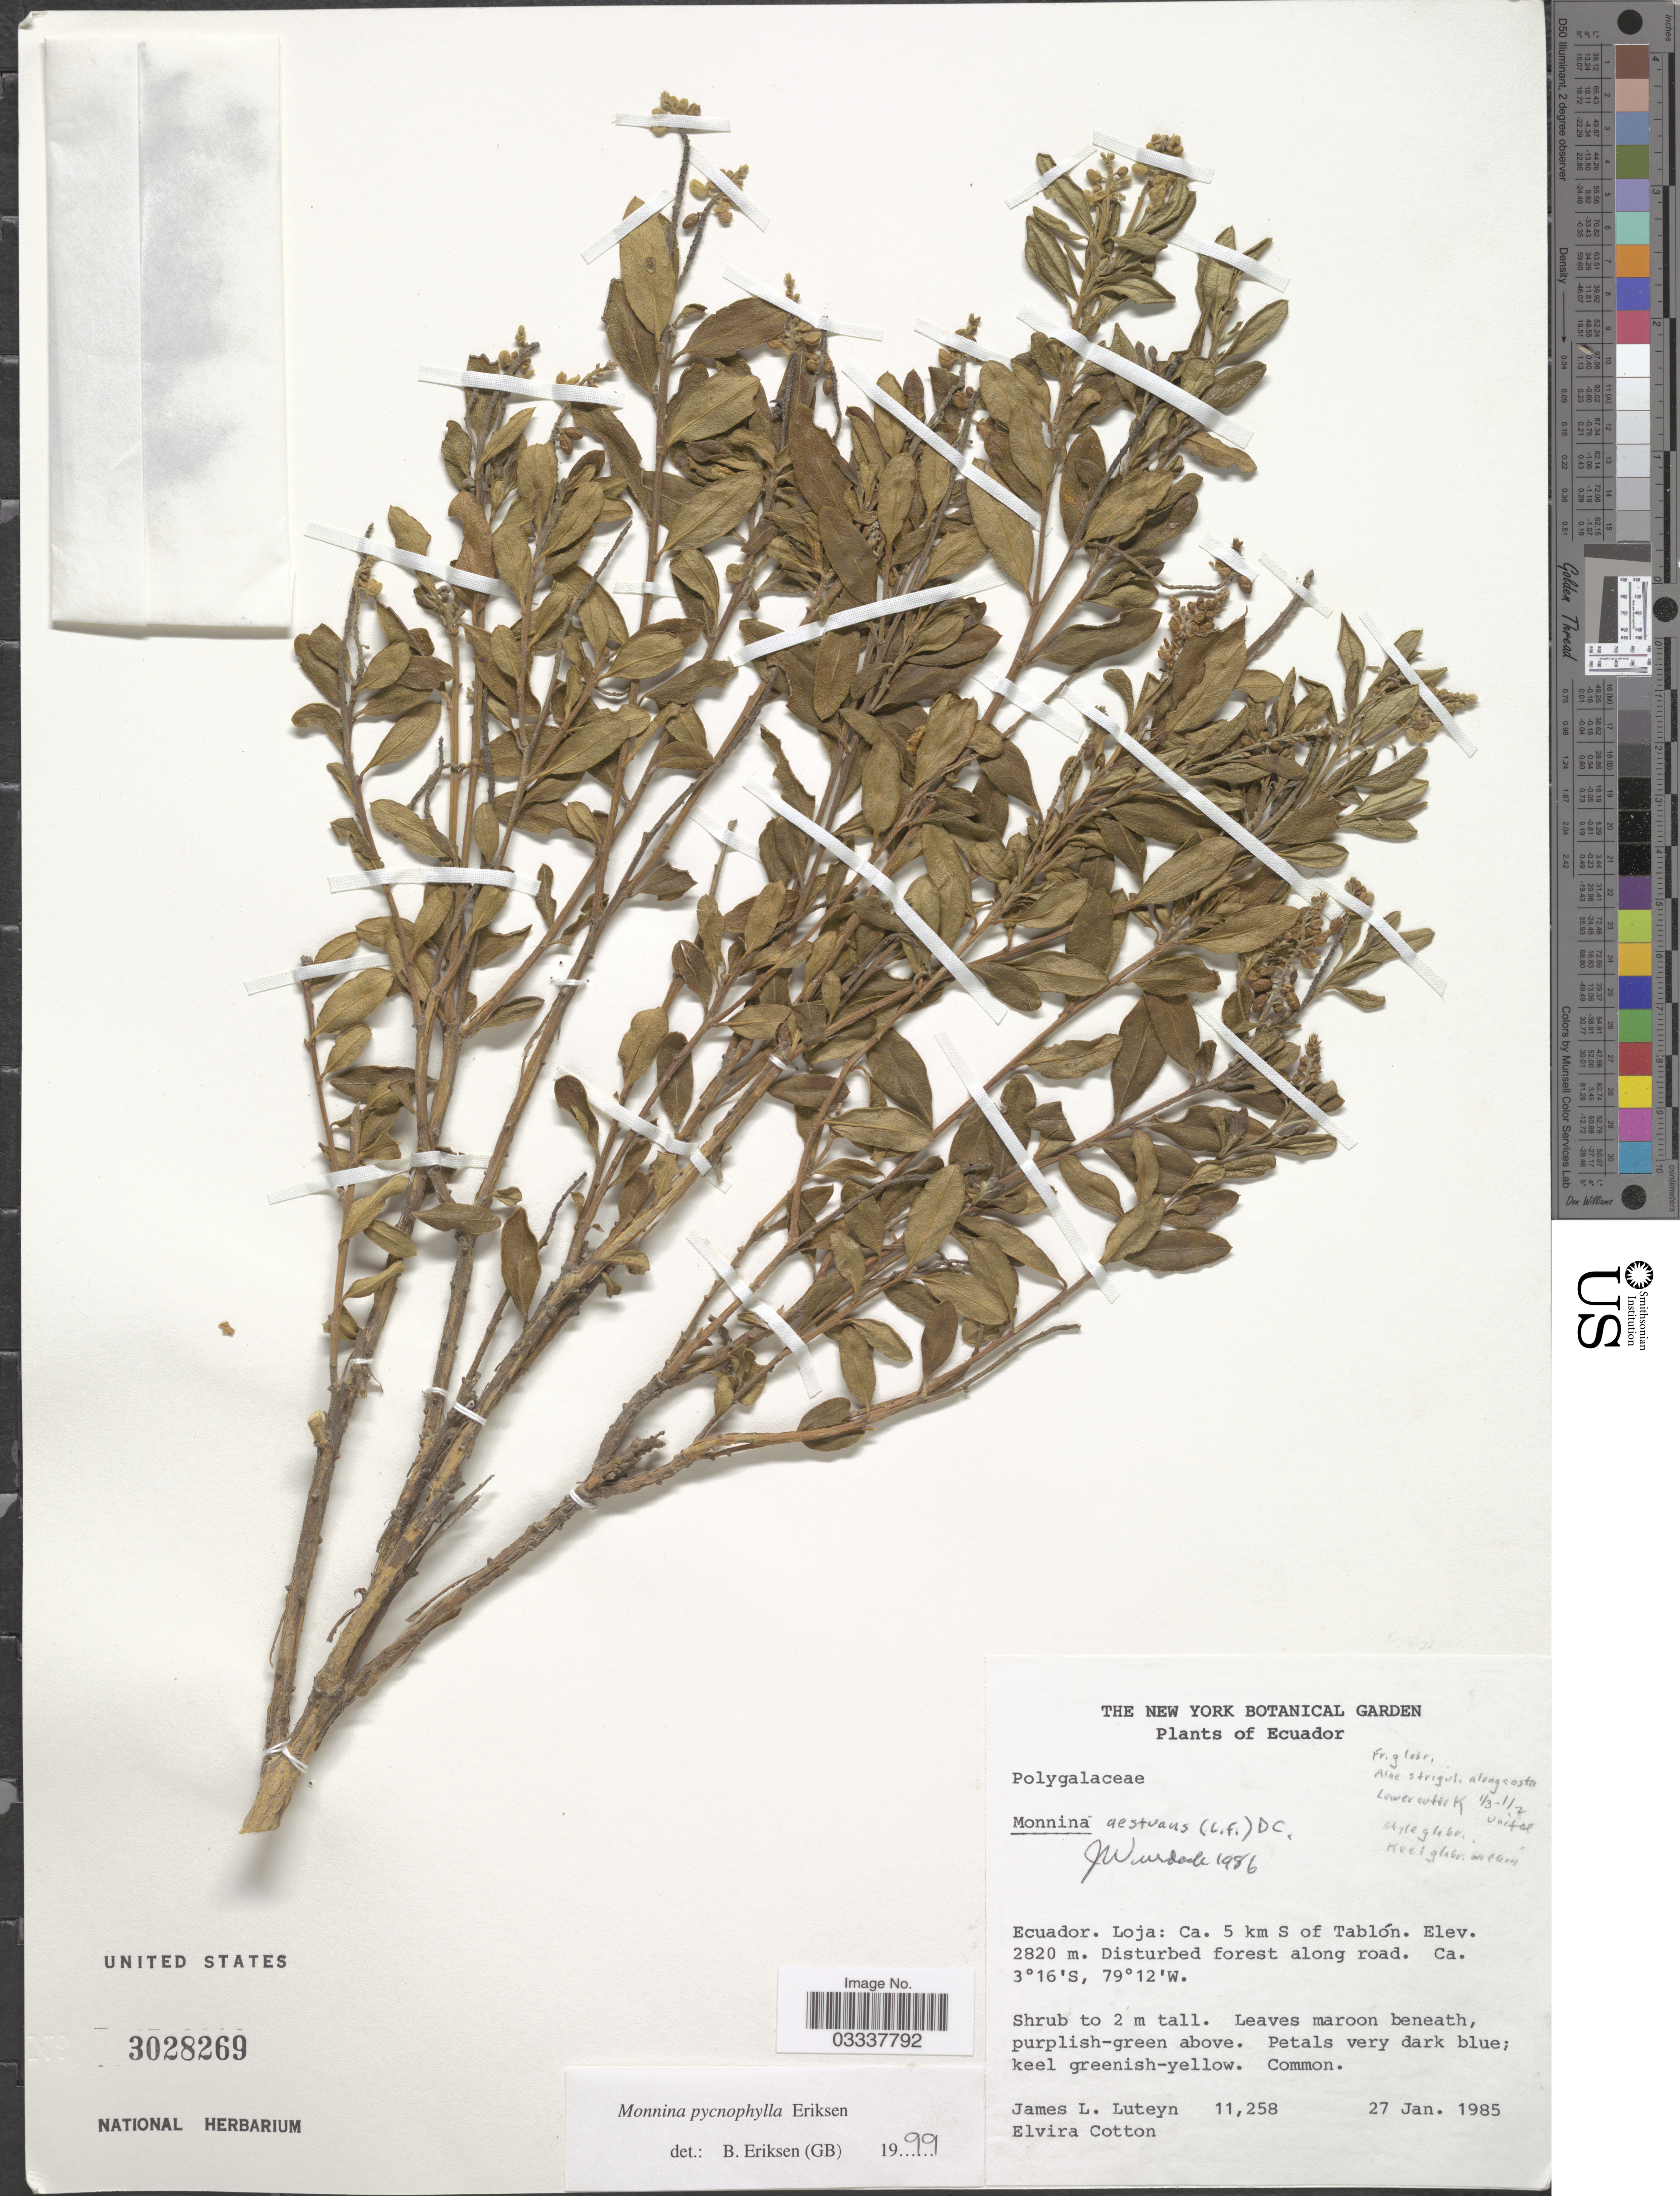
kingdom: Plantae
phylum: Tracheophyta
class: Magnoliopsida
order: Fabales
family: Polygalaceae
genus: Monnina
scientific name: Monnina pycnophylla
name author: B. Eriksen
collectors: J. Luteyn & E. Cotton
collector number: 11258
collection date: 1985-01-27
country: Ecuador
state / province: Loja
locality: Ca. 5 km S of Tablón.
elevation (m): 2820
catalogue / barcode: US 3028269